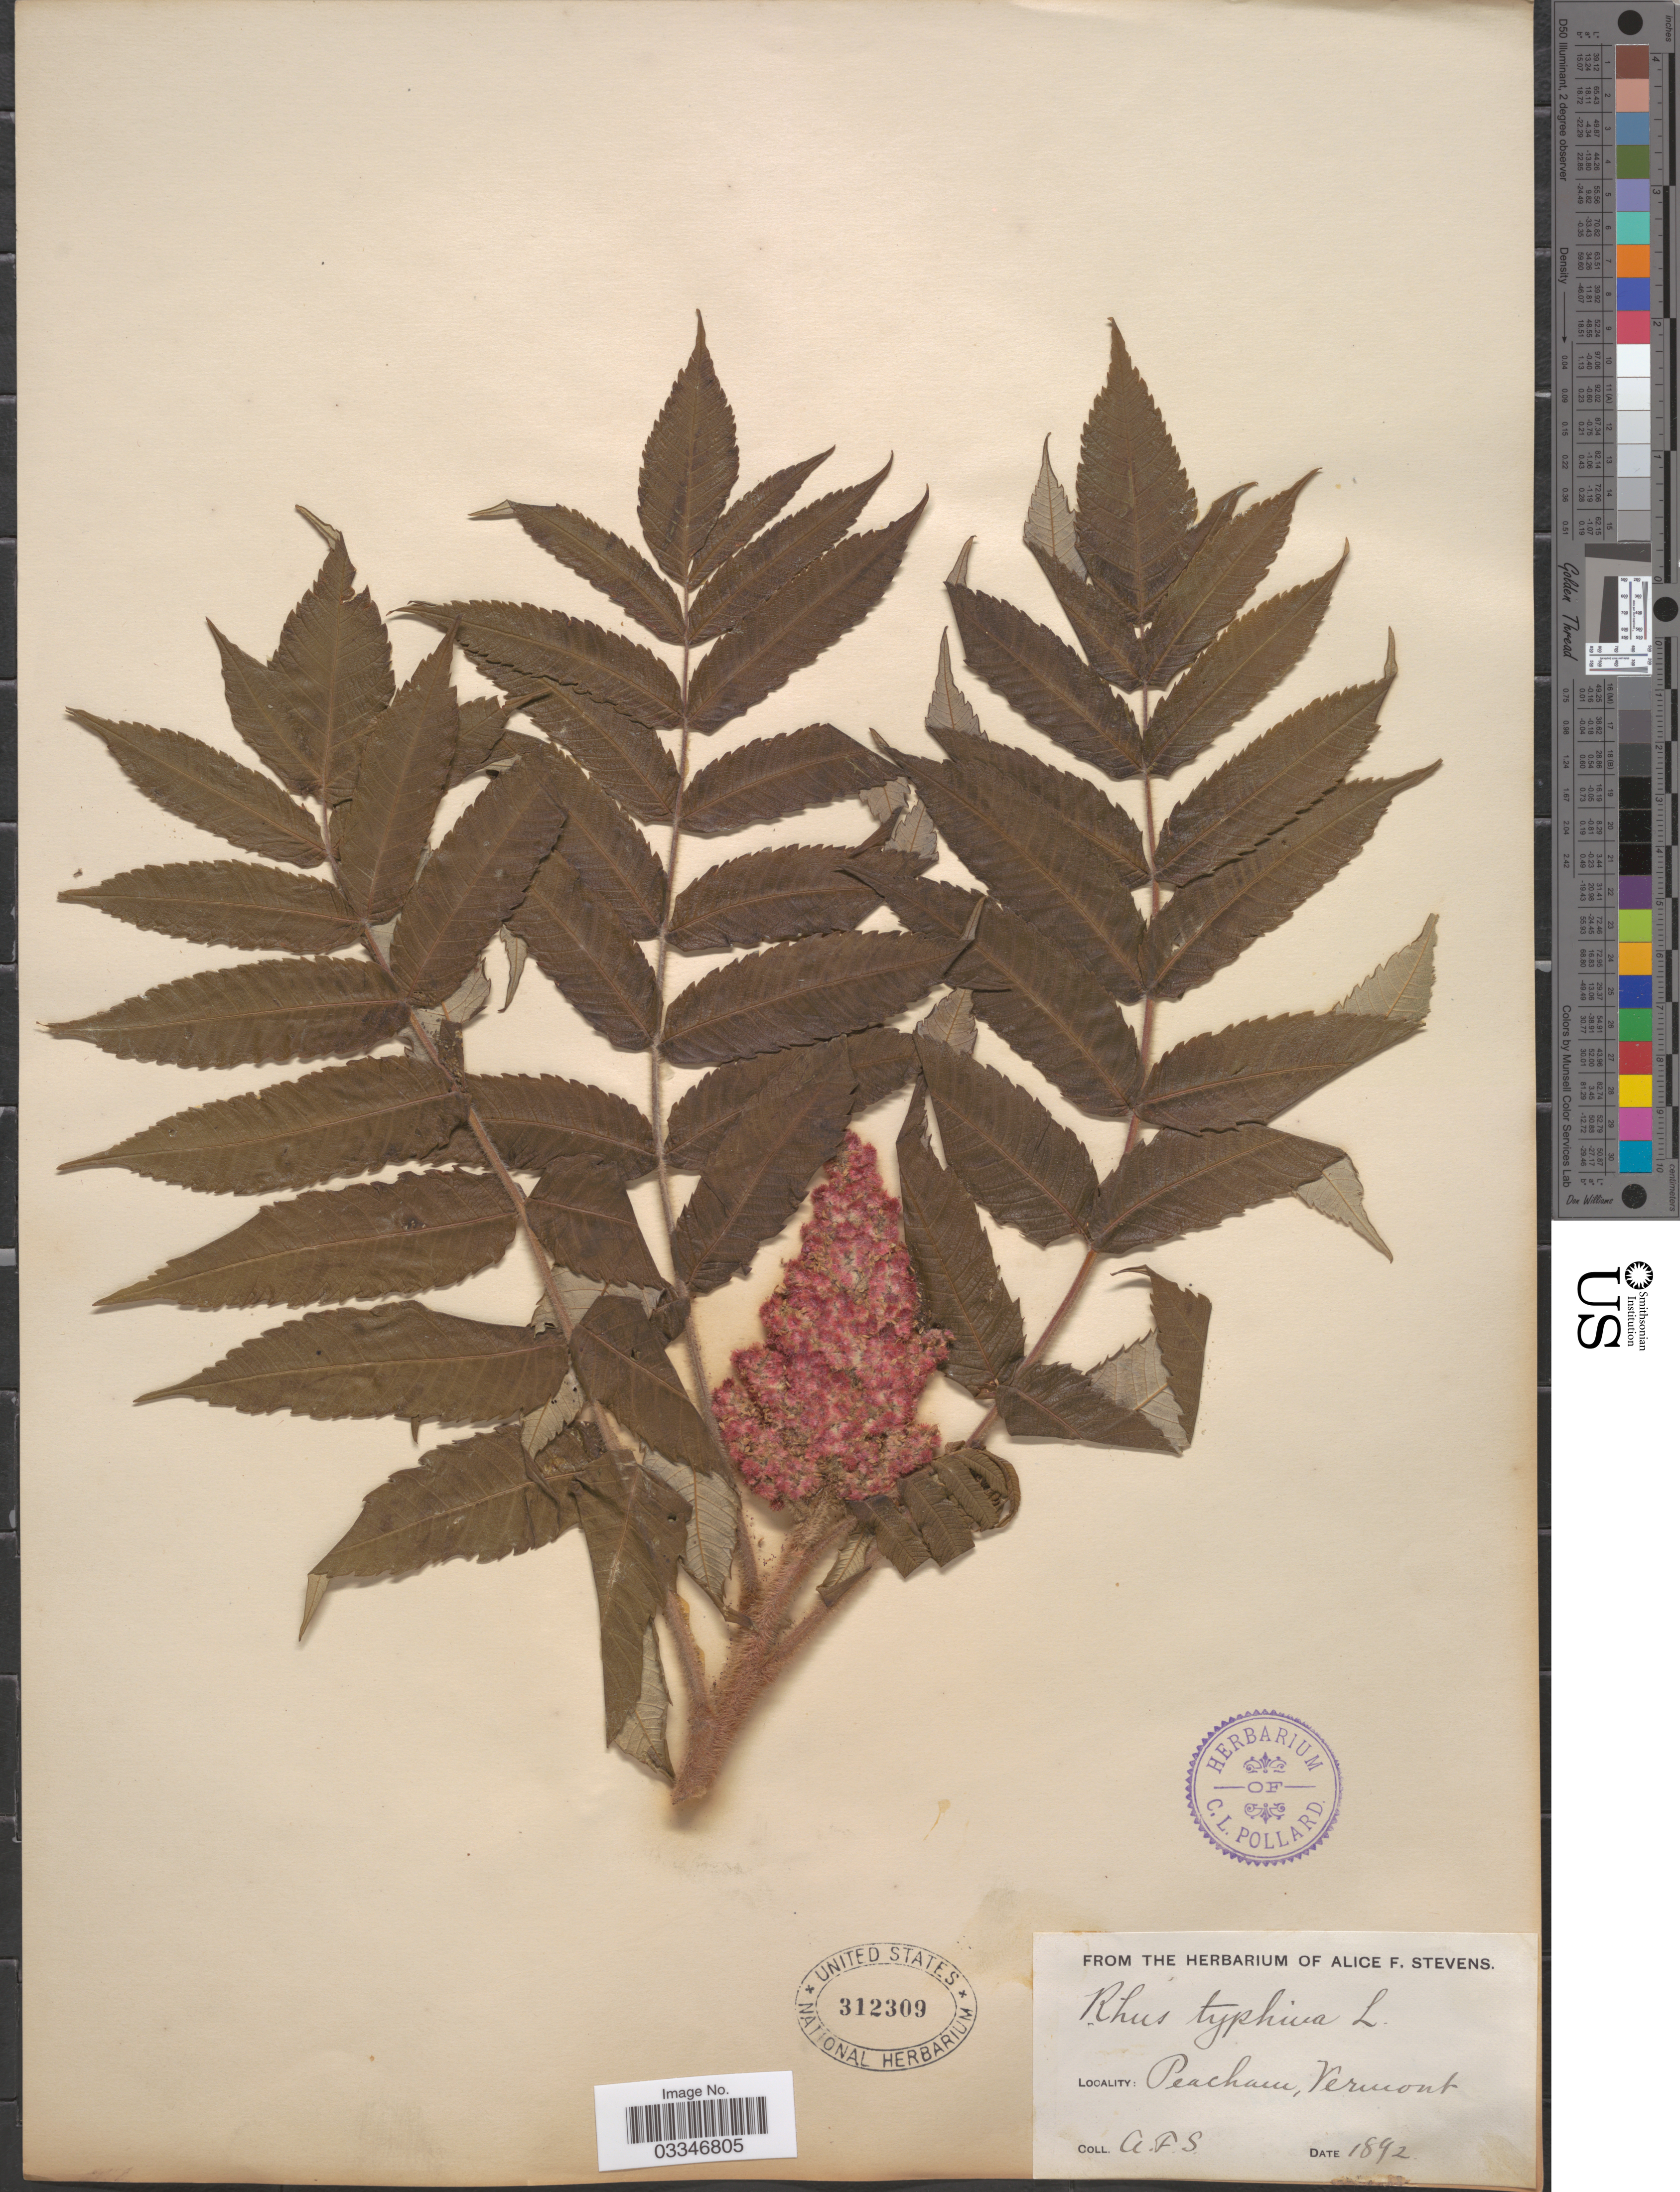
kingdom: Plantae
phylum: Tracheophyta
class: Magnoliopsida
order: Sapindales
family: Anacardiaceae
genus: Rhus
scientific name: Rhus typhina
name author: L.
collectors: A. Stevens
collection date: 1892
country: United States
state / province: Vermont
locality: Peacham.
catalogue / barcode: US 312309